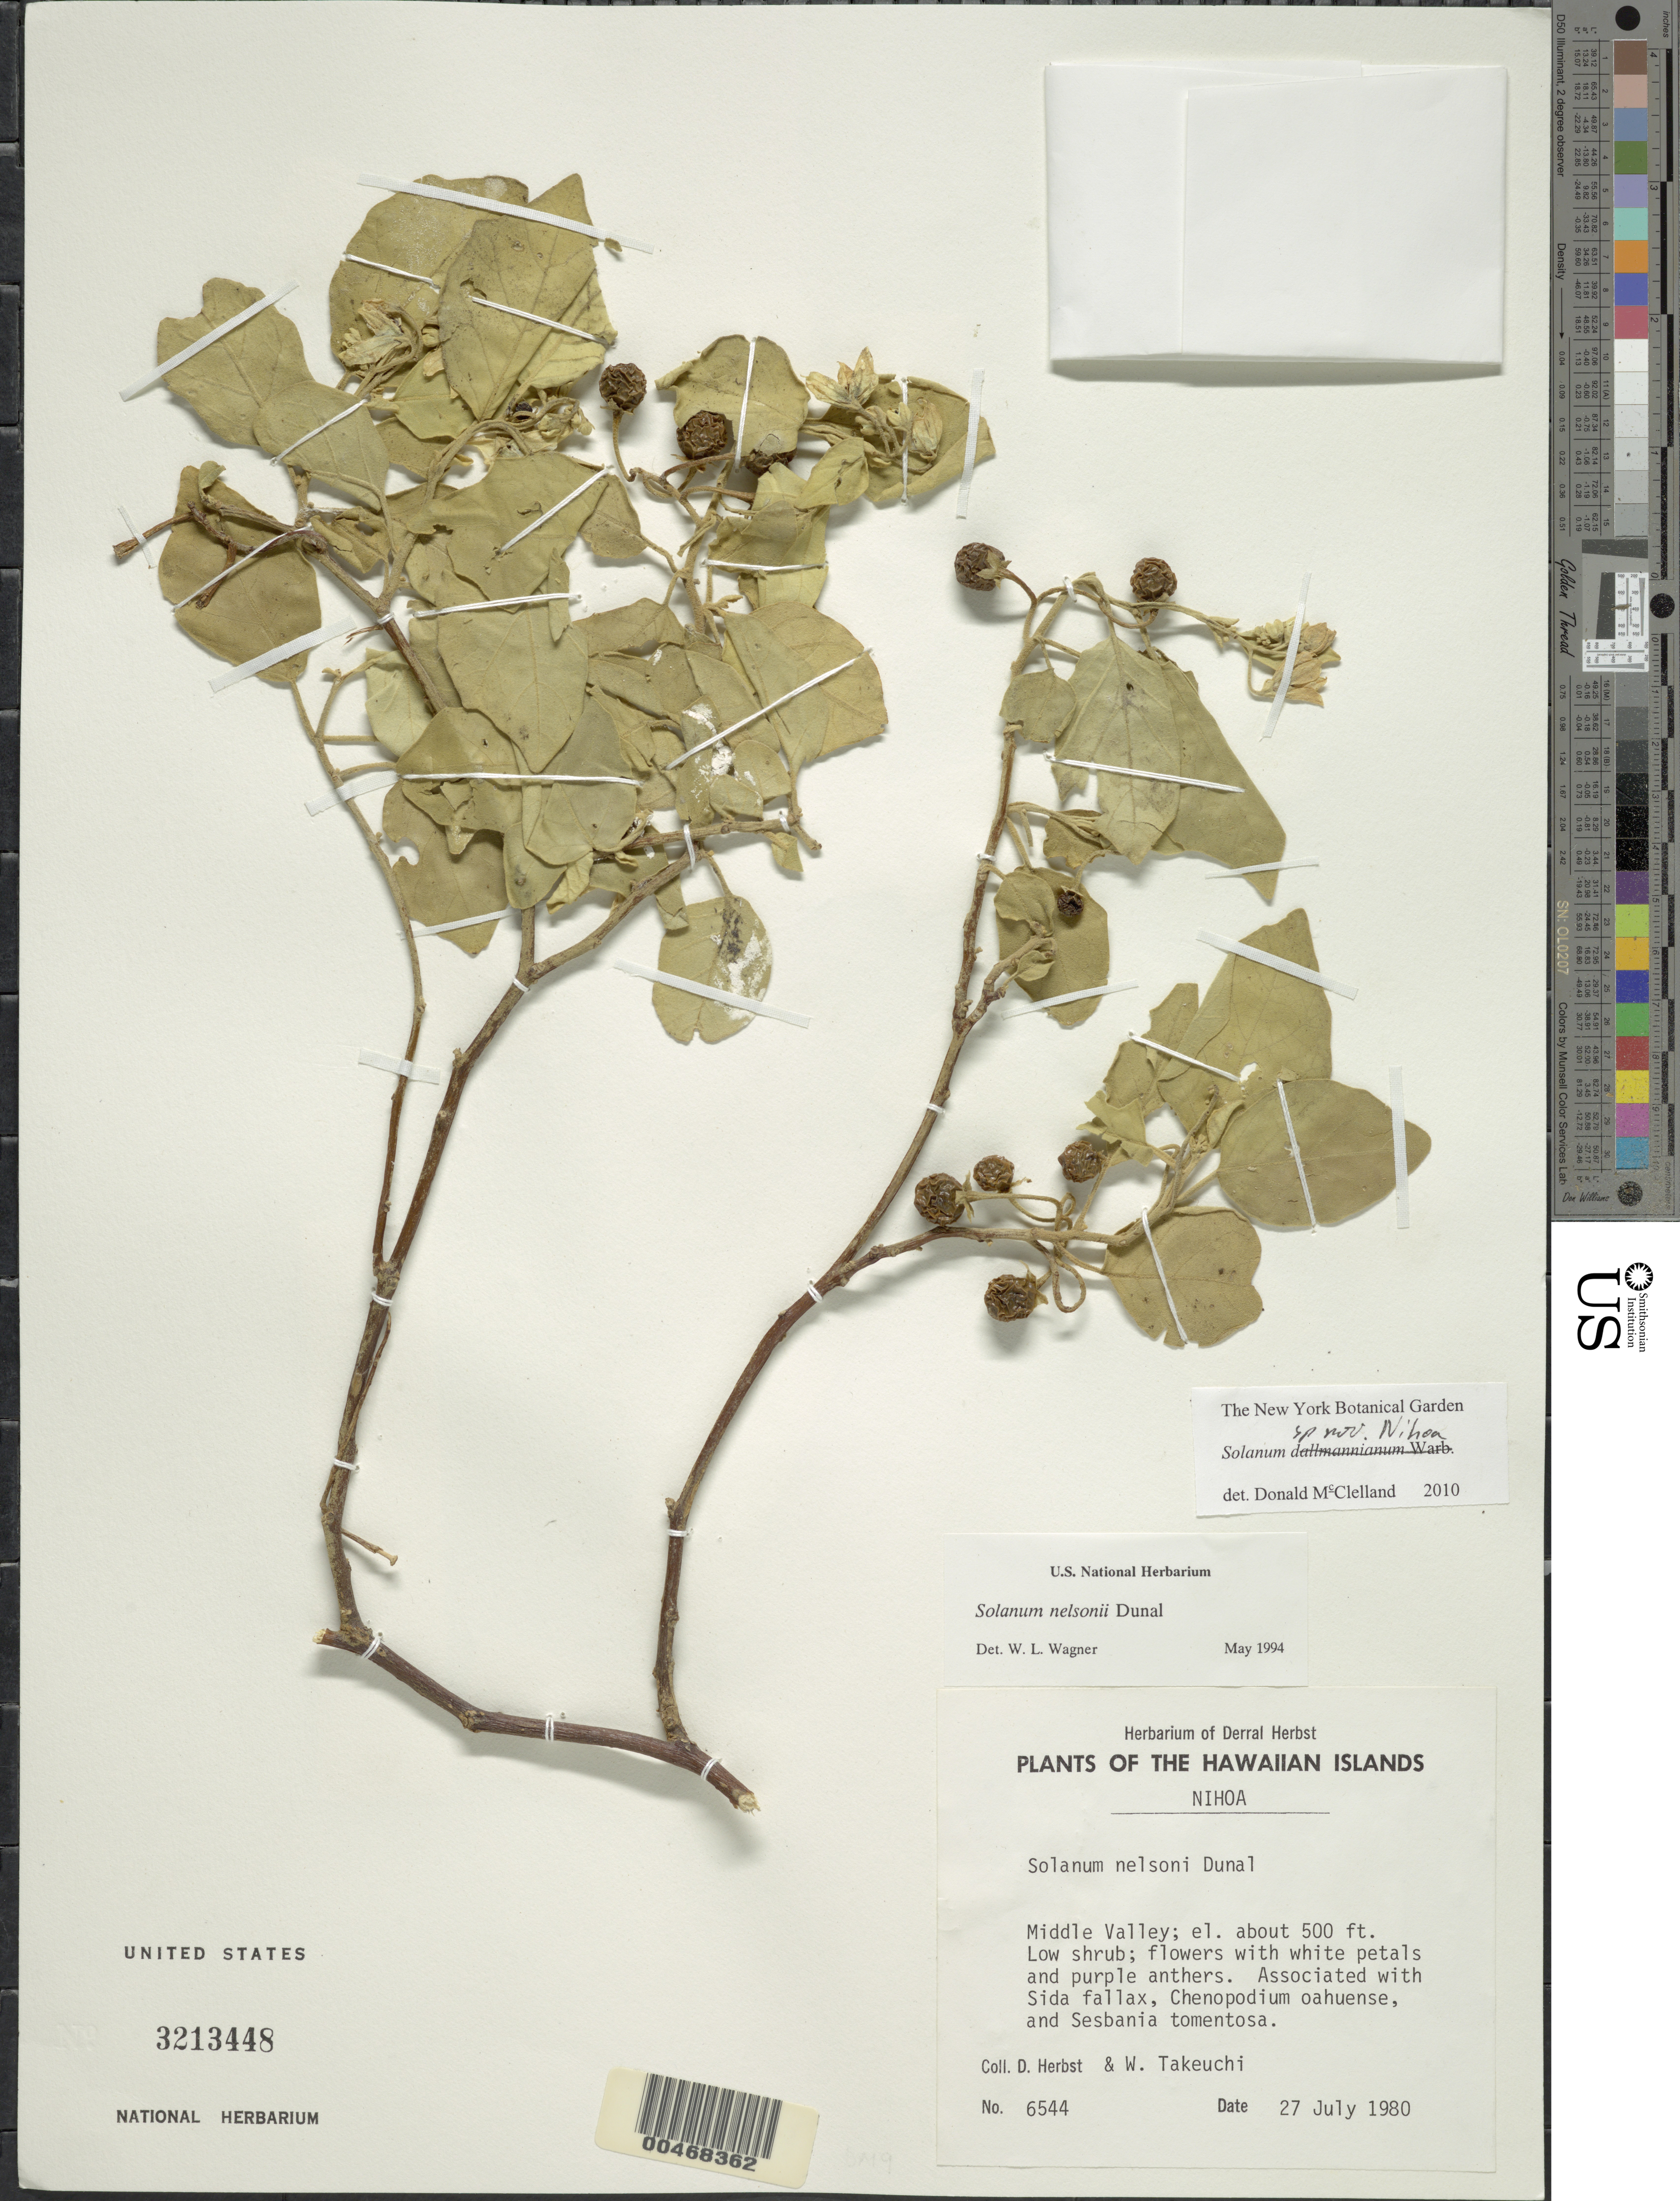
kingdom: Plantae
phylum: Tracheophyta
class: Magnoliopsida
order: Solanales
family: Solanaceae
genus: Solanum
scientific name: Solanum caumii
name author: (F. Br.) D. McClelland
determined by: Knapp, S. D.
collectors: D. R. Herbst & W. N. Takeuchi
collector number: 6544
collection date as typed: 27 Jul 1980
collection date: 1980-07-27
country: United States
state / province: Hawaii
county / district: Honolulu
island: Nihoa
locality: Middle Valley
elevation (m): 152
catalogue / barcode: US 3213448